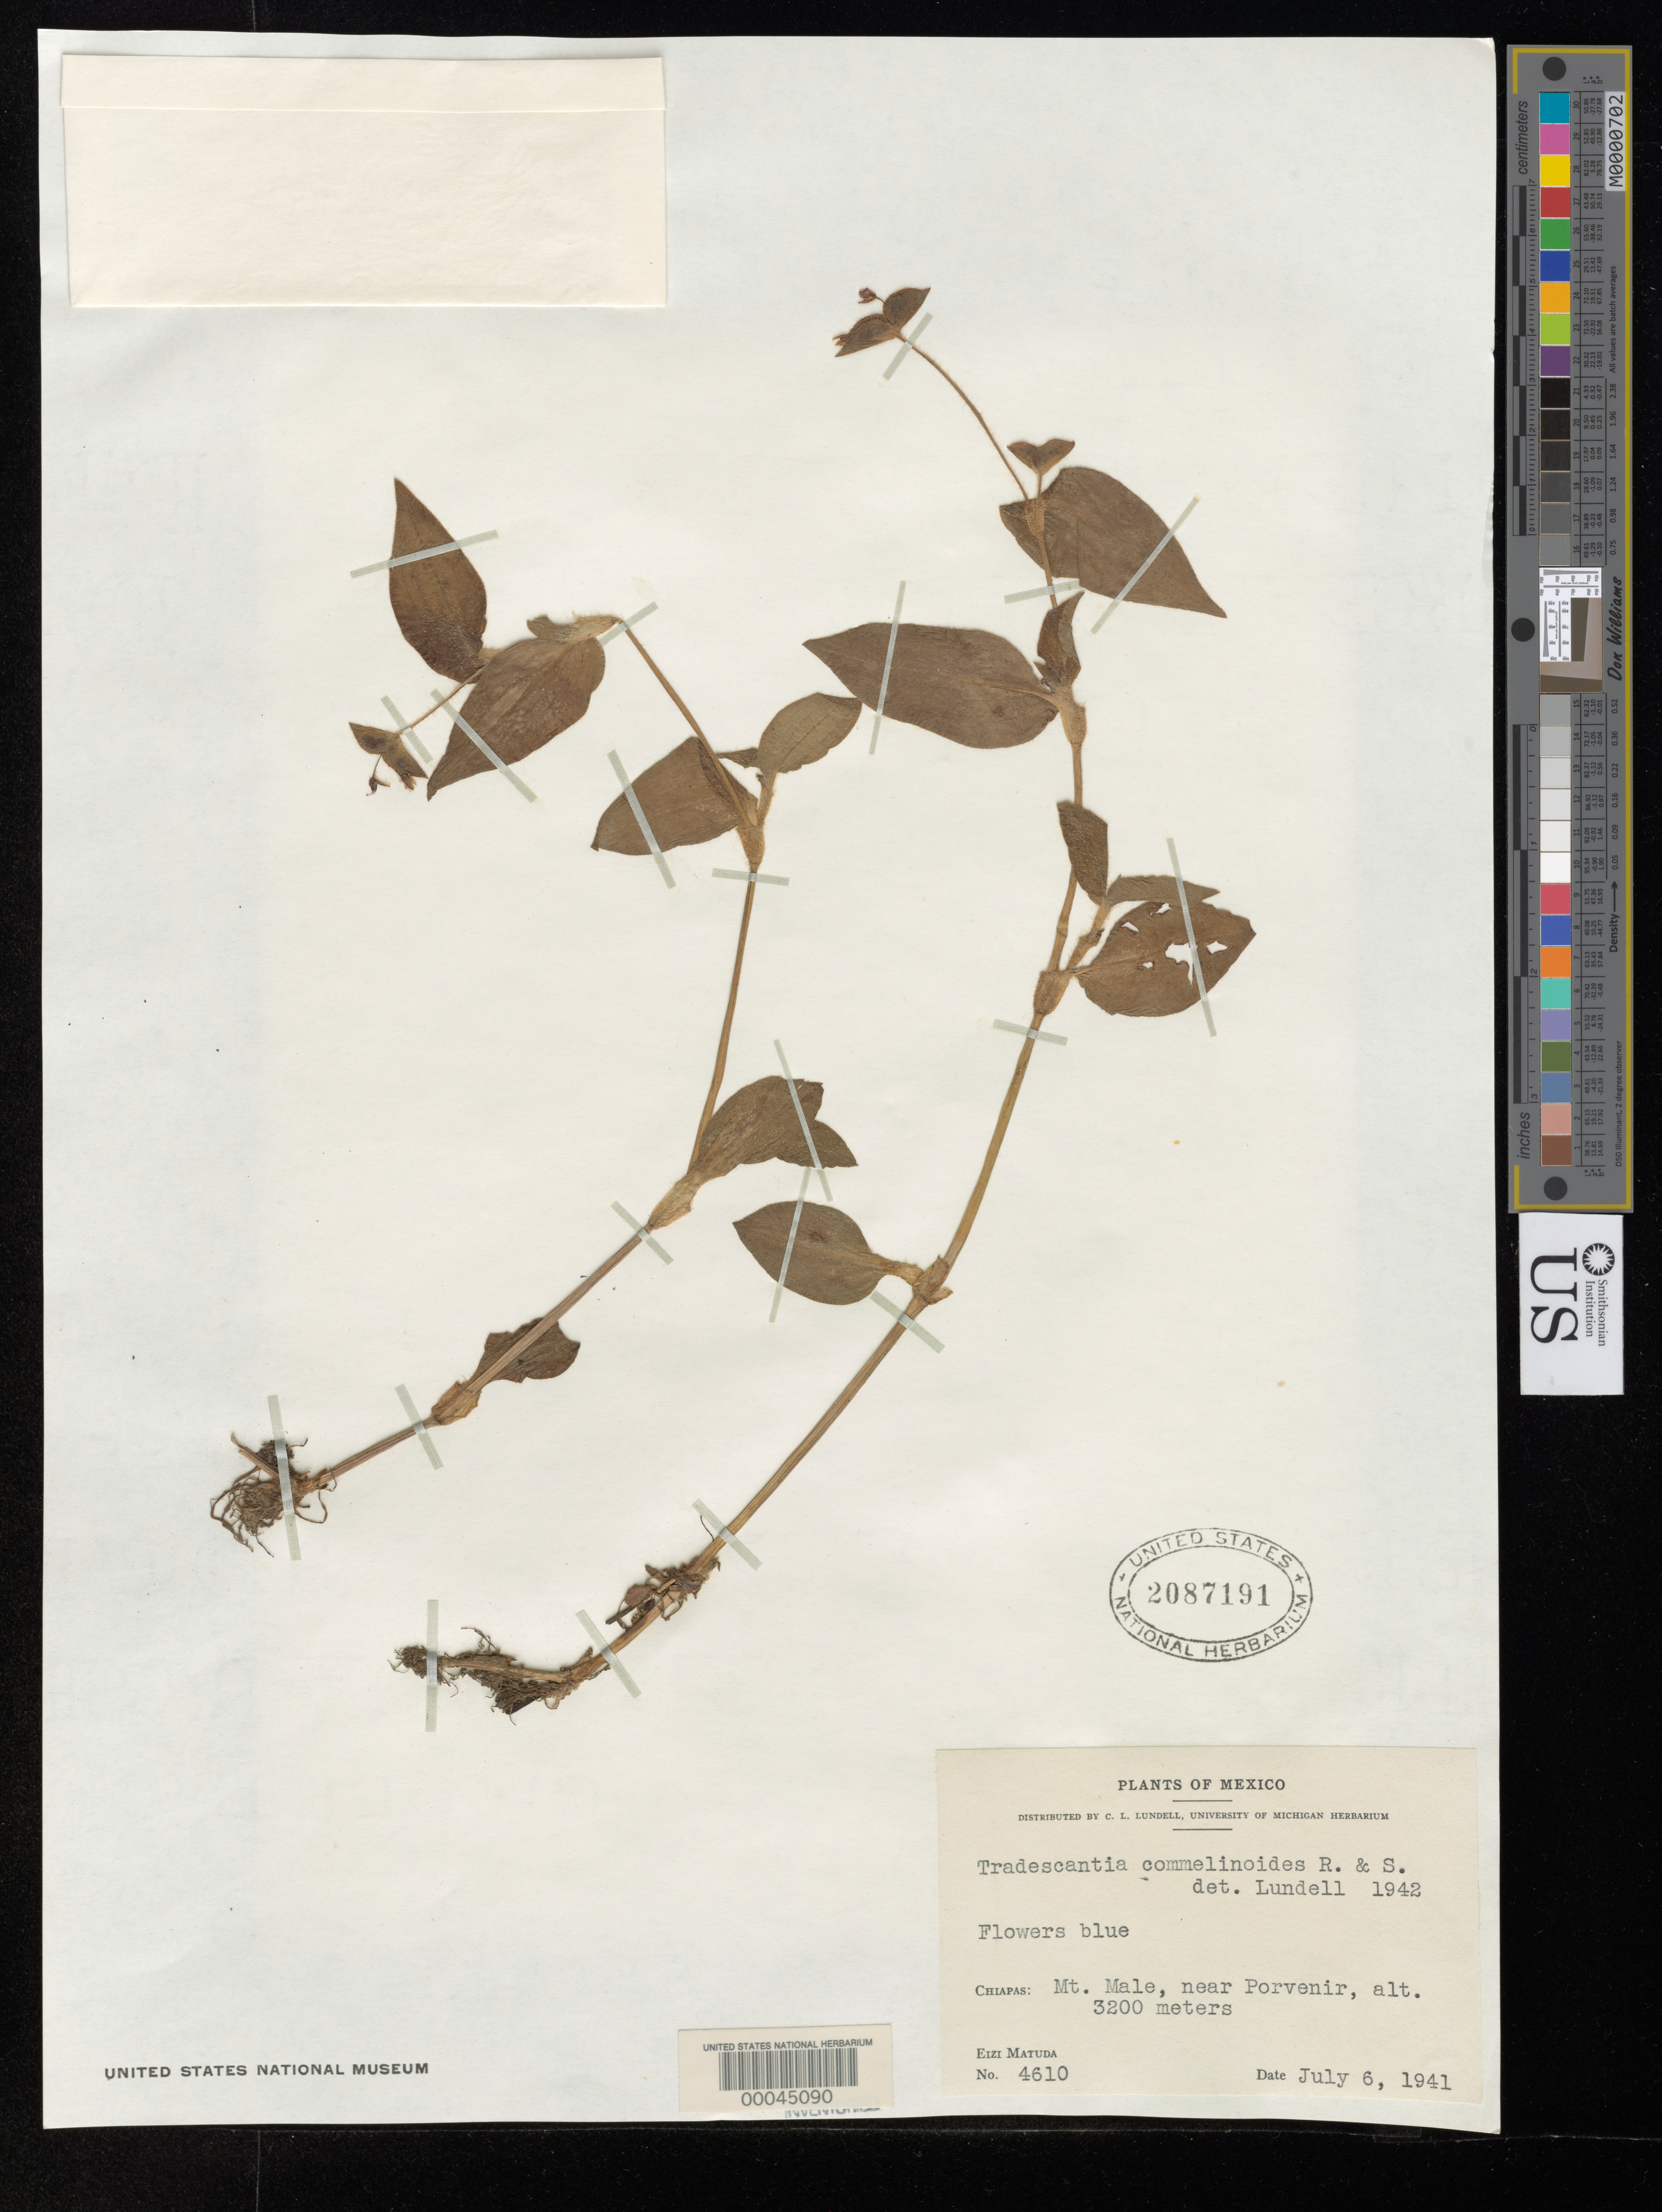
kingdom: Plantae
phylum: Tracheophyta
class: Liliopsida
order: Commelinales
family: Commelinaceae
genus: Tradescantia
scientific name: Tradescantia commelinoides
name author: Schult. & Schult. f.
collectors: E. Matuda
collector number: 4610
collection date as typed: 06 Jul 1941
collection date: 1941-07-06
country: Mexico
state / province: Chiapas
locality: Mt. Male near Porvenir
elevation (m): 3200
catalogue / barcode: US 2087191